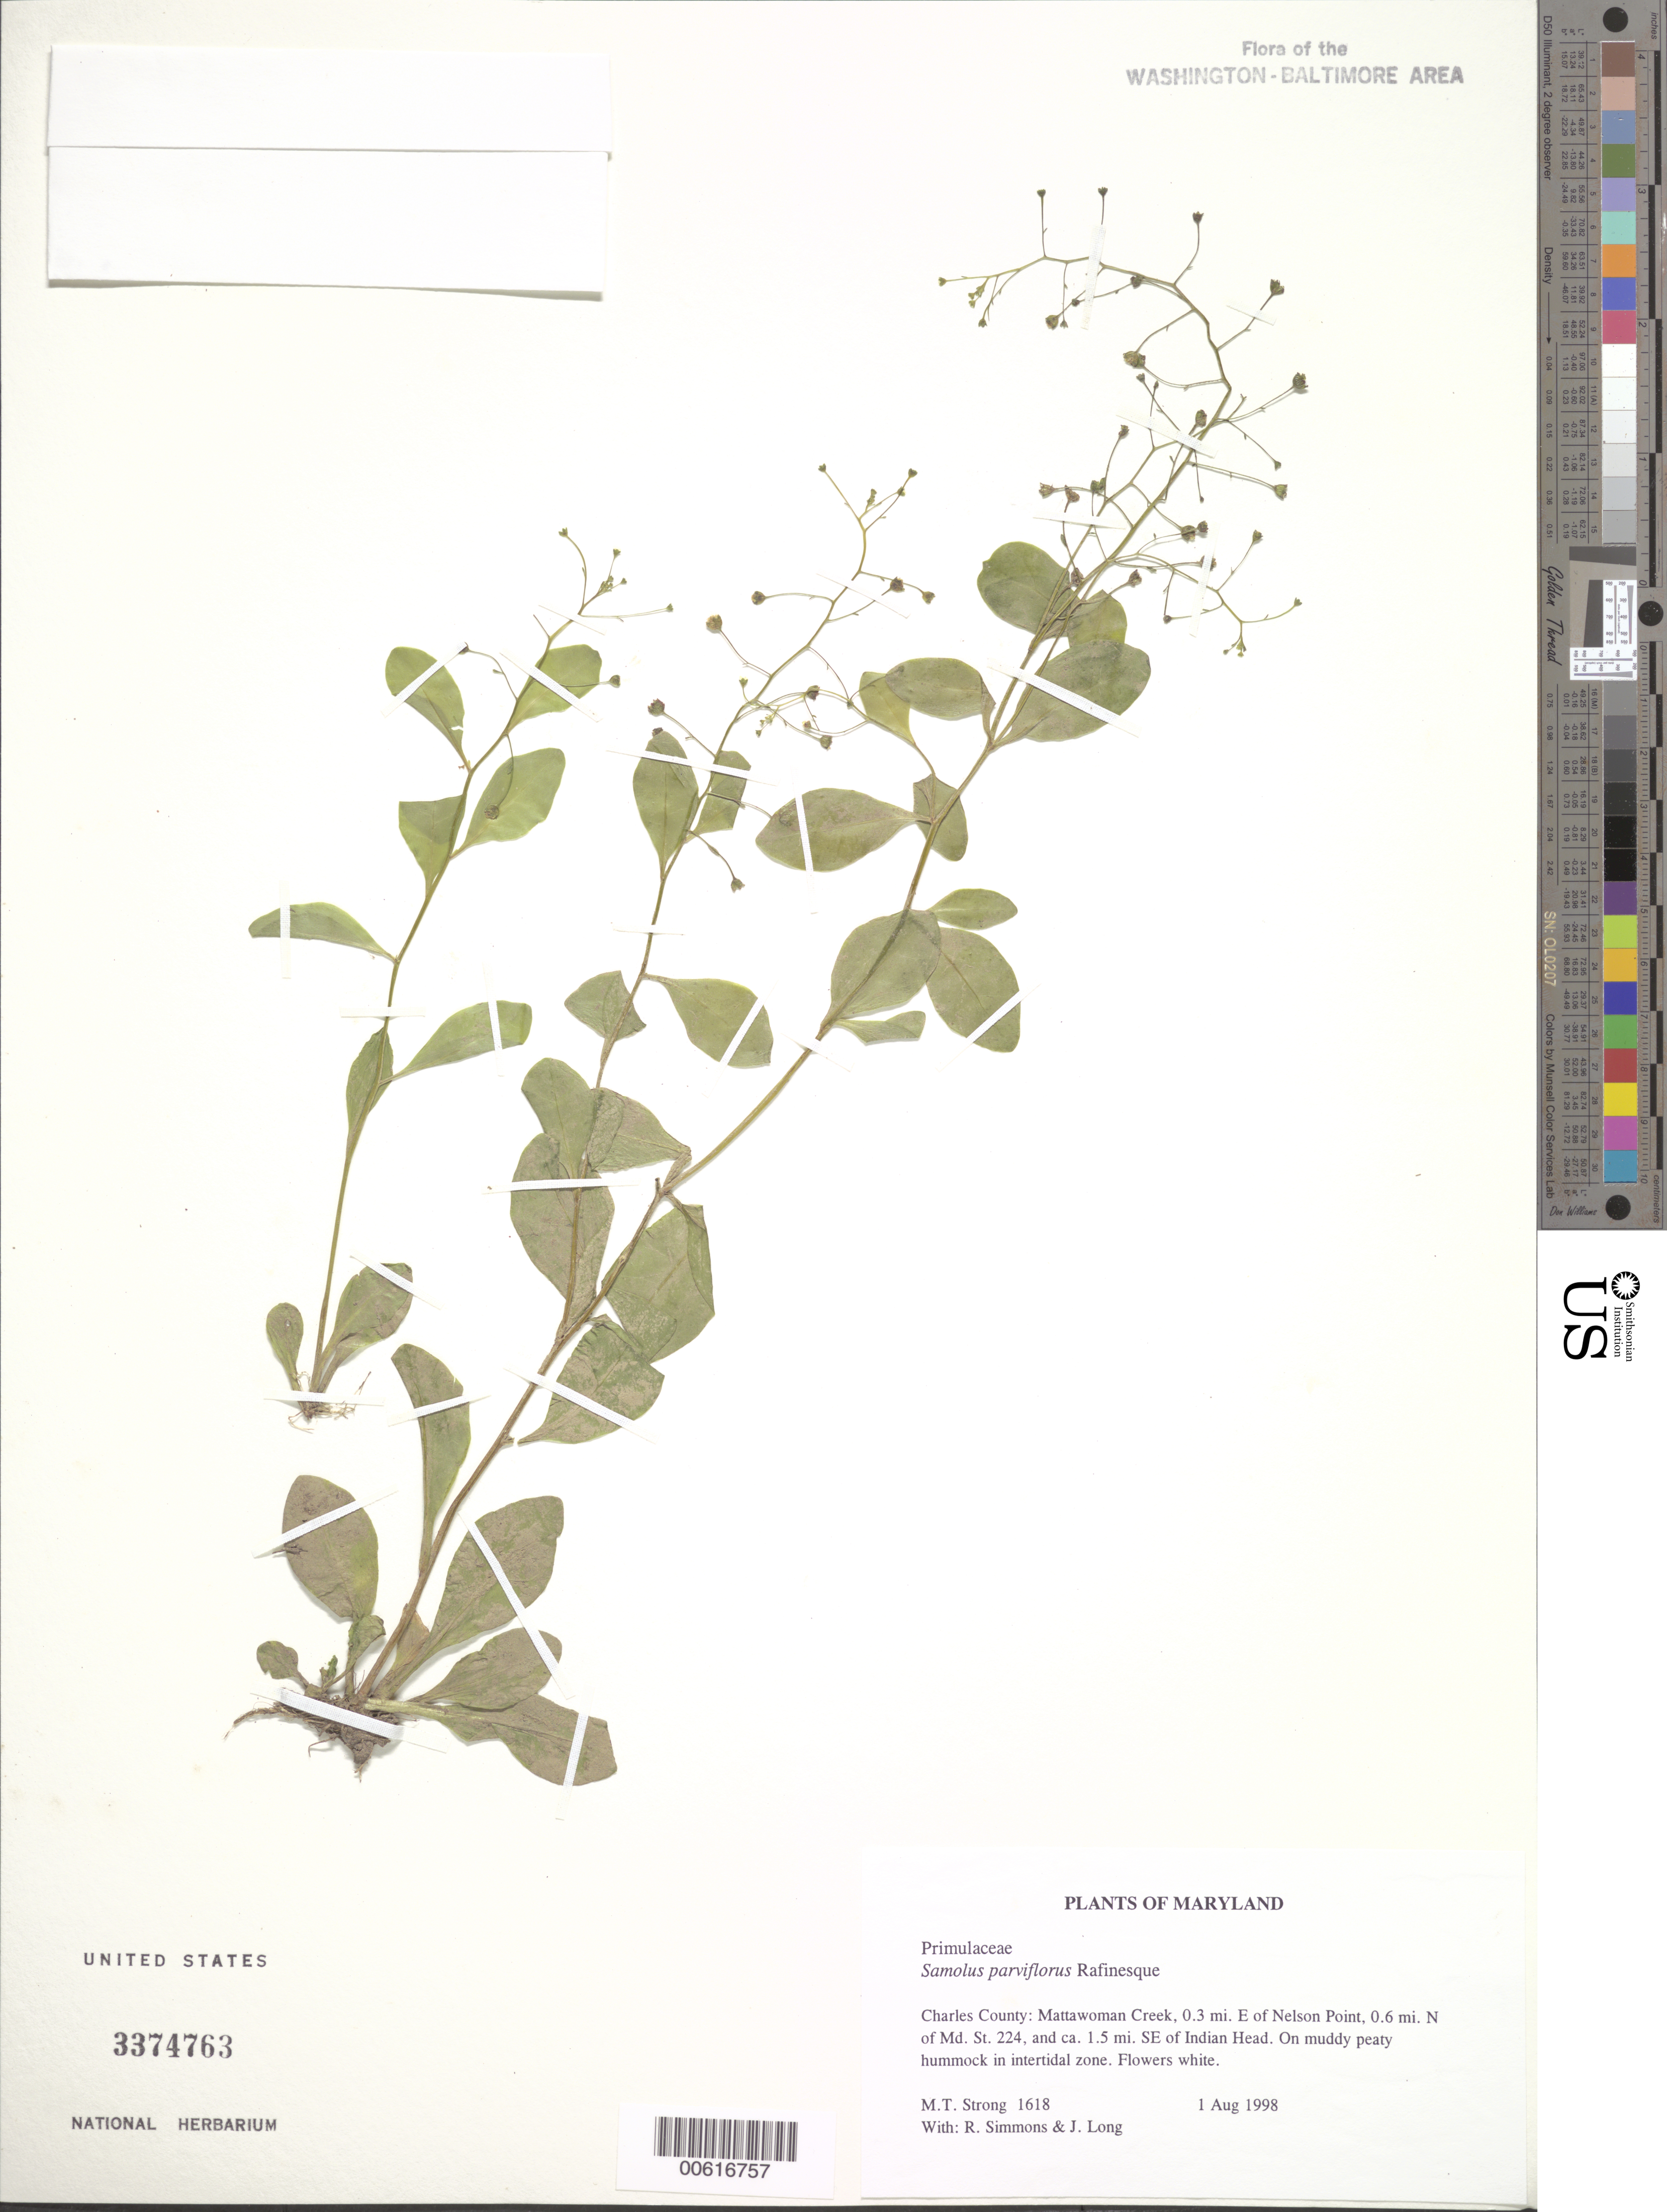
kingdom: Plantae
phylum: Tracheophyta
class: Magnoliopsida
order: Ericales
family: Primulaceae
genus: Samolus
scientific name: Samolus parviflorus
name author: Raf.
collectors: M. T. Strong, R. Simmons & J. Long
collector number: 1618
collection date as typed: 01 Aug 1998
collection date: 1998-08-01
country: United States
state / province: Maryland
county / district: Charles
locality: Mattawoman Creek, 0.3 mi. E of Nelson Point, 0.6 mi. N of Md. St. 224, and ca. 1.5 mi. SE of Indian Head.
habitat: On muddy peaty hummock in intertidal zone.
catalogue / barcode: US 3374763